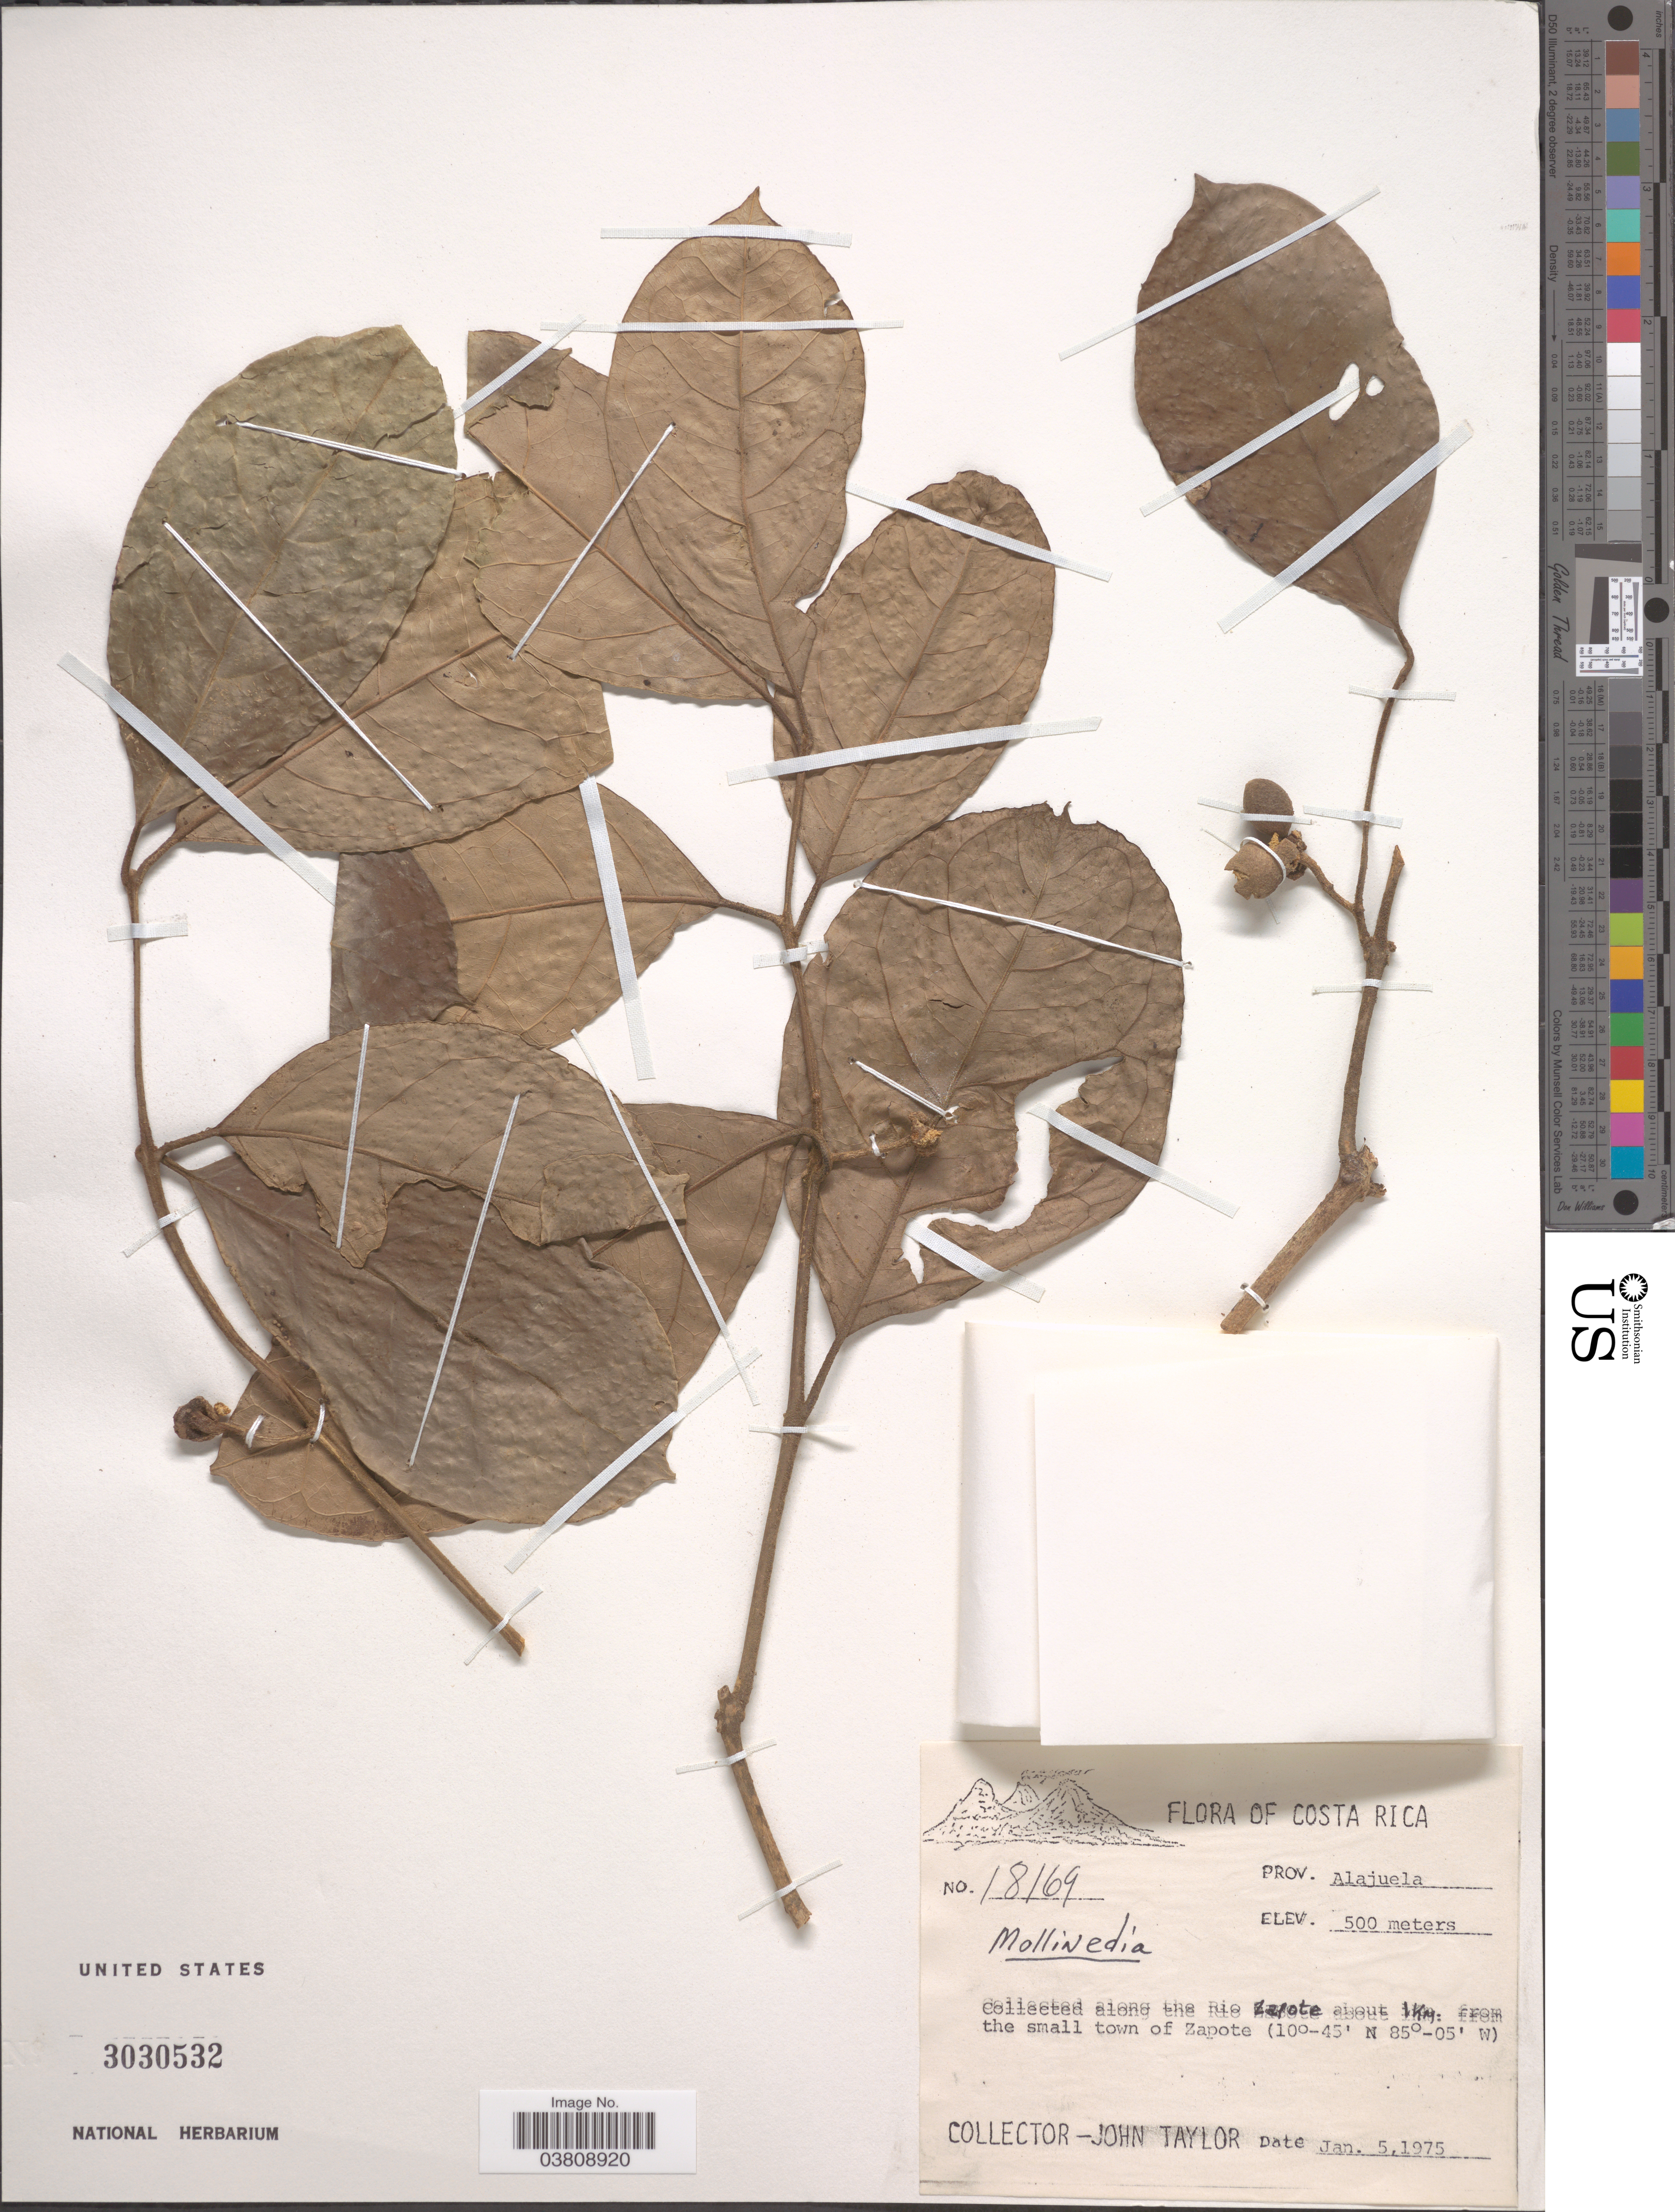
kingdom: Plantae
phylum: Tracheophyta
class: Magnoliopsida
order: Laurales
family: Monimiaceae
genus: Mollinedia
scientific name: Mollinedia sp.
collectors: J. Taylor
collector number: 18169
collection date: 1975-01-05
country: Costa Rica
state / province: Alajuela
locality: Along the rio Zapote about 1Km: from the small town of Zapote.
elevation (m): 500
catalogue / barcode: US 3030532